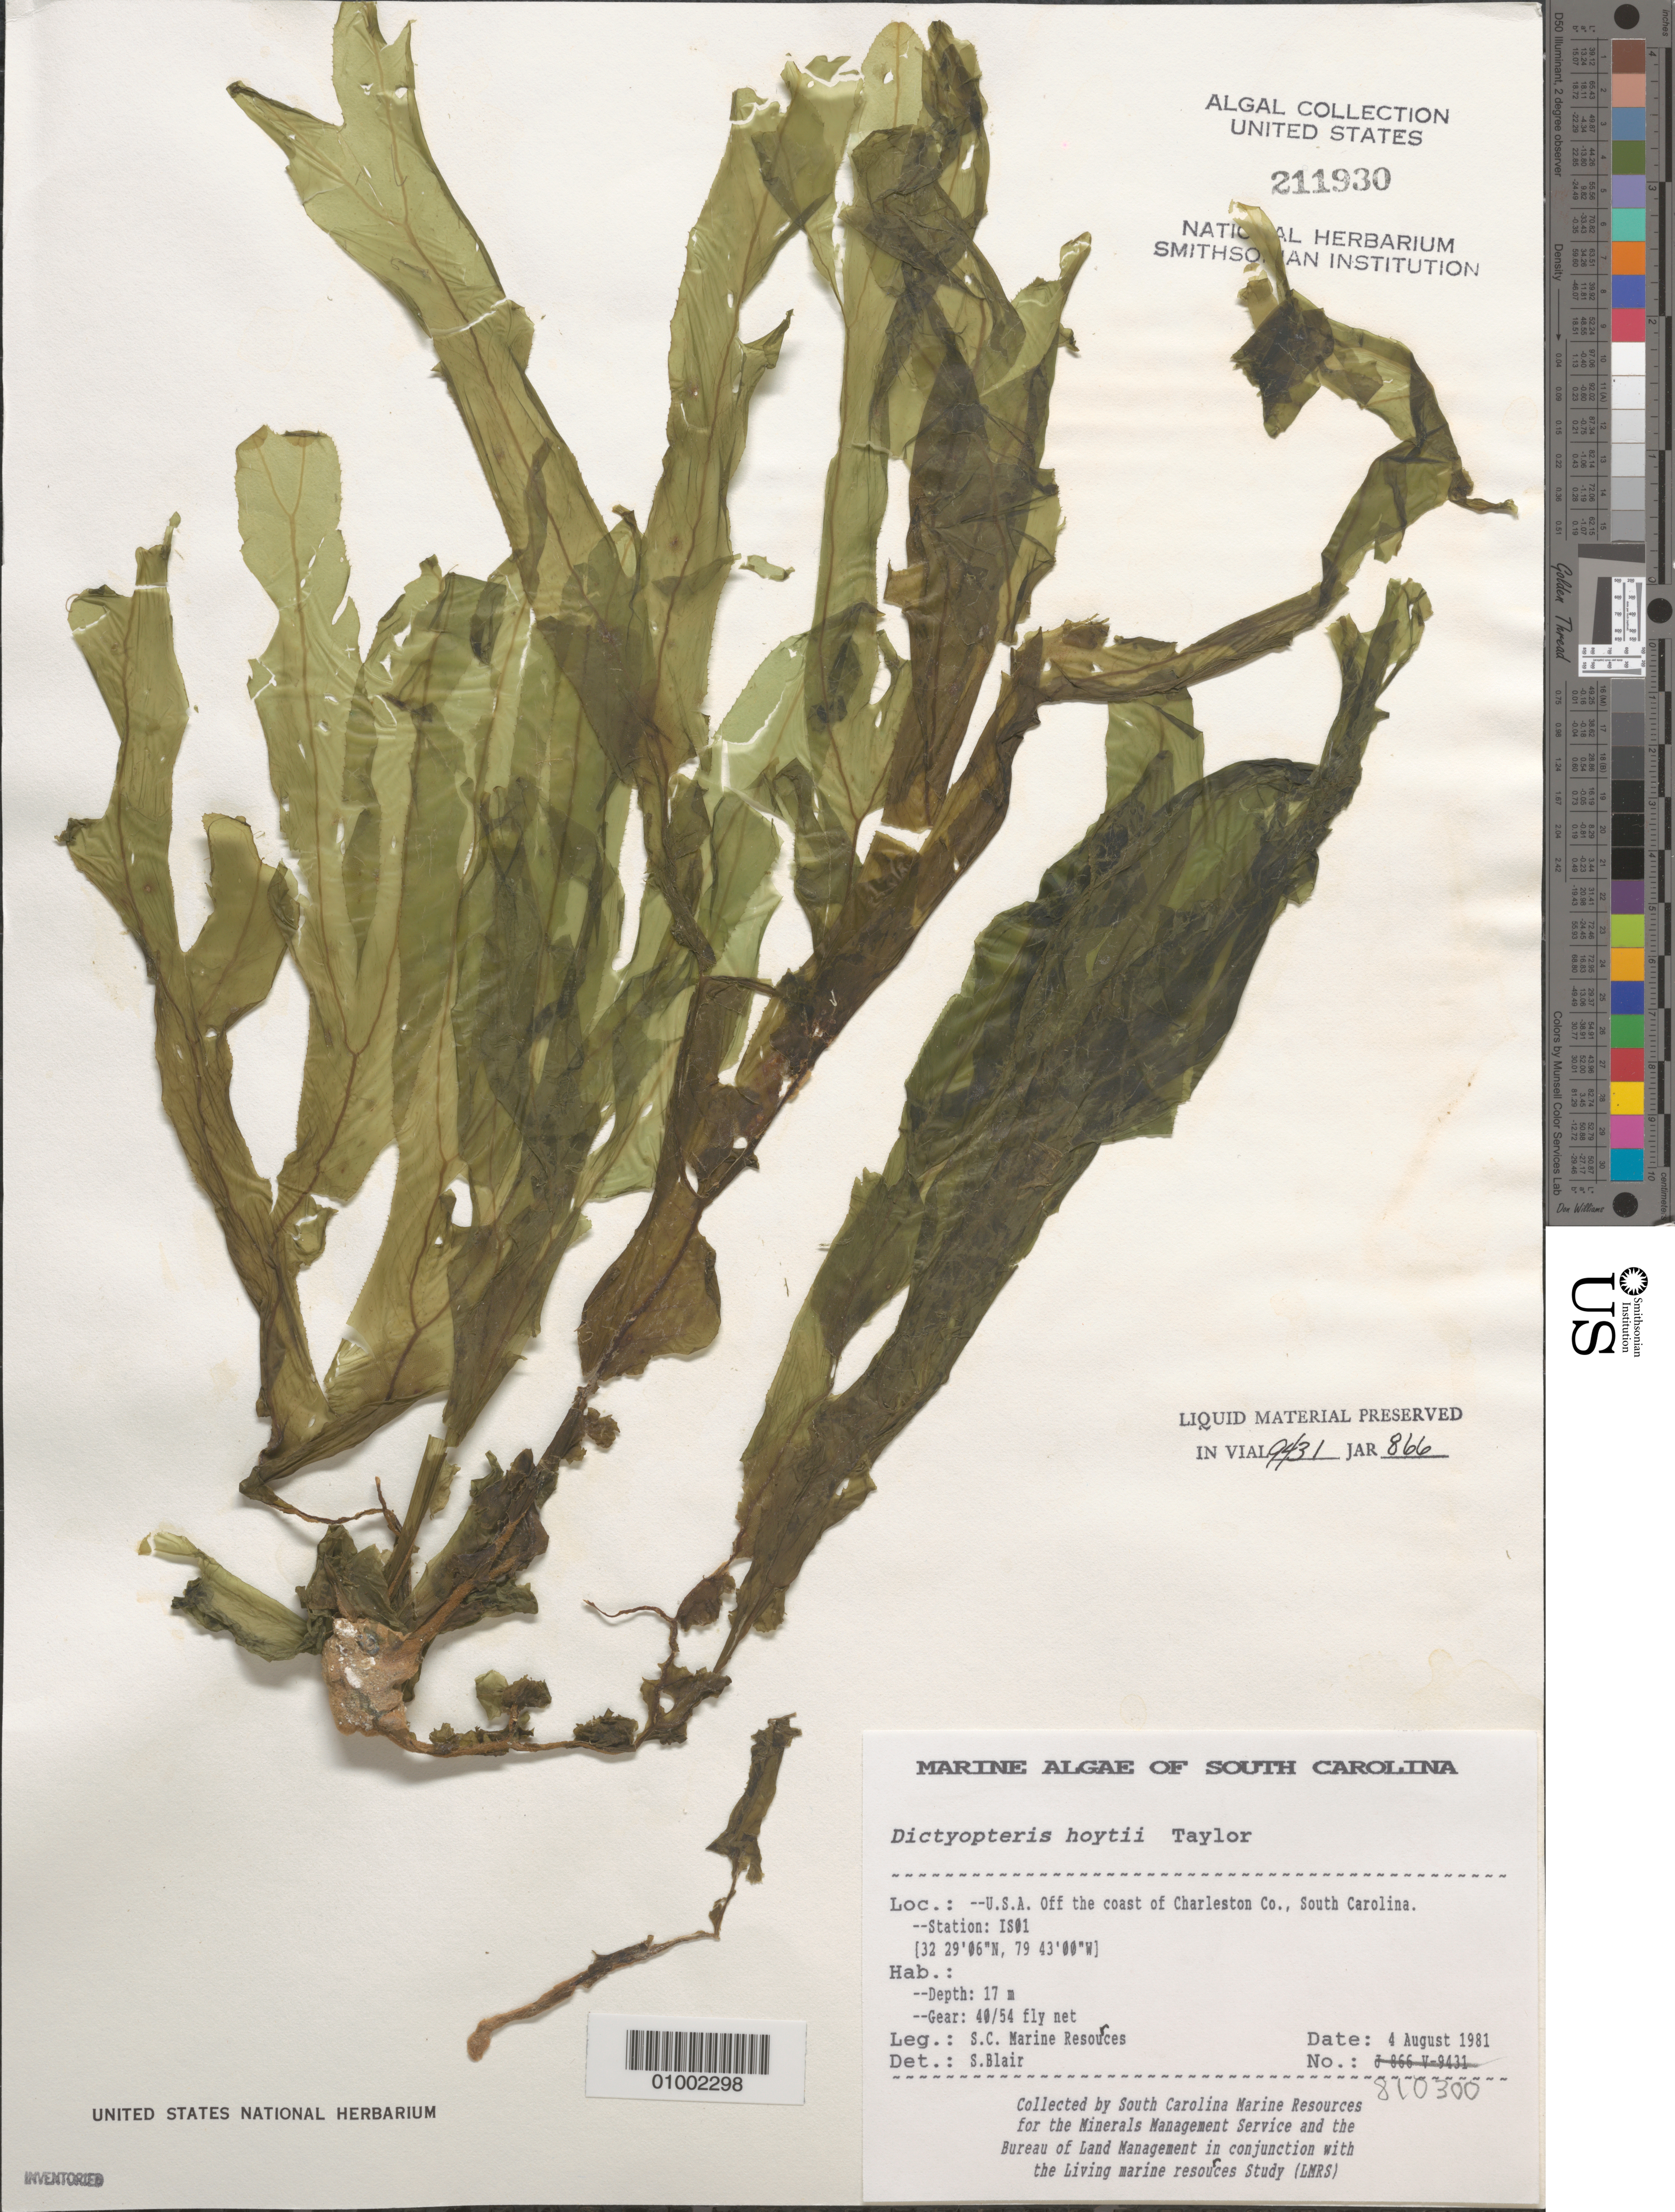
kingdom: Chromista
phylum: Ochrophyta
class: Phaeophyceae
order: Dictyotales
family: Dictyotaceae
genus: Dictyopteris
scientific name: Dictyopteris hoytii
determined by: Blair, S. M.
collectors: South Carolina Marine Resources for BLM/MMS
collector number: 810300 (Station IS01)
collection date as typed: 04 Aug 1981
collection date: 1981-08-04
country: United States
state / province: South Carolina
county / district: Charleston County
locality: Off coast of Charleston County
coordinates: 32 29'06" N, 79 43'00" W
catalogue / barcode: US 211930